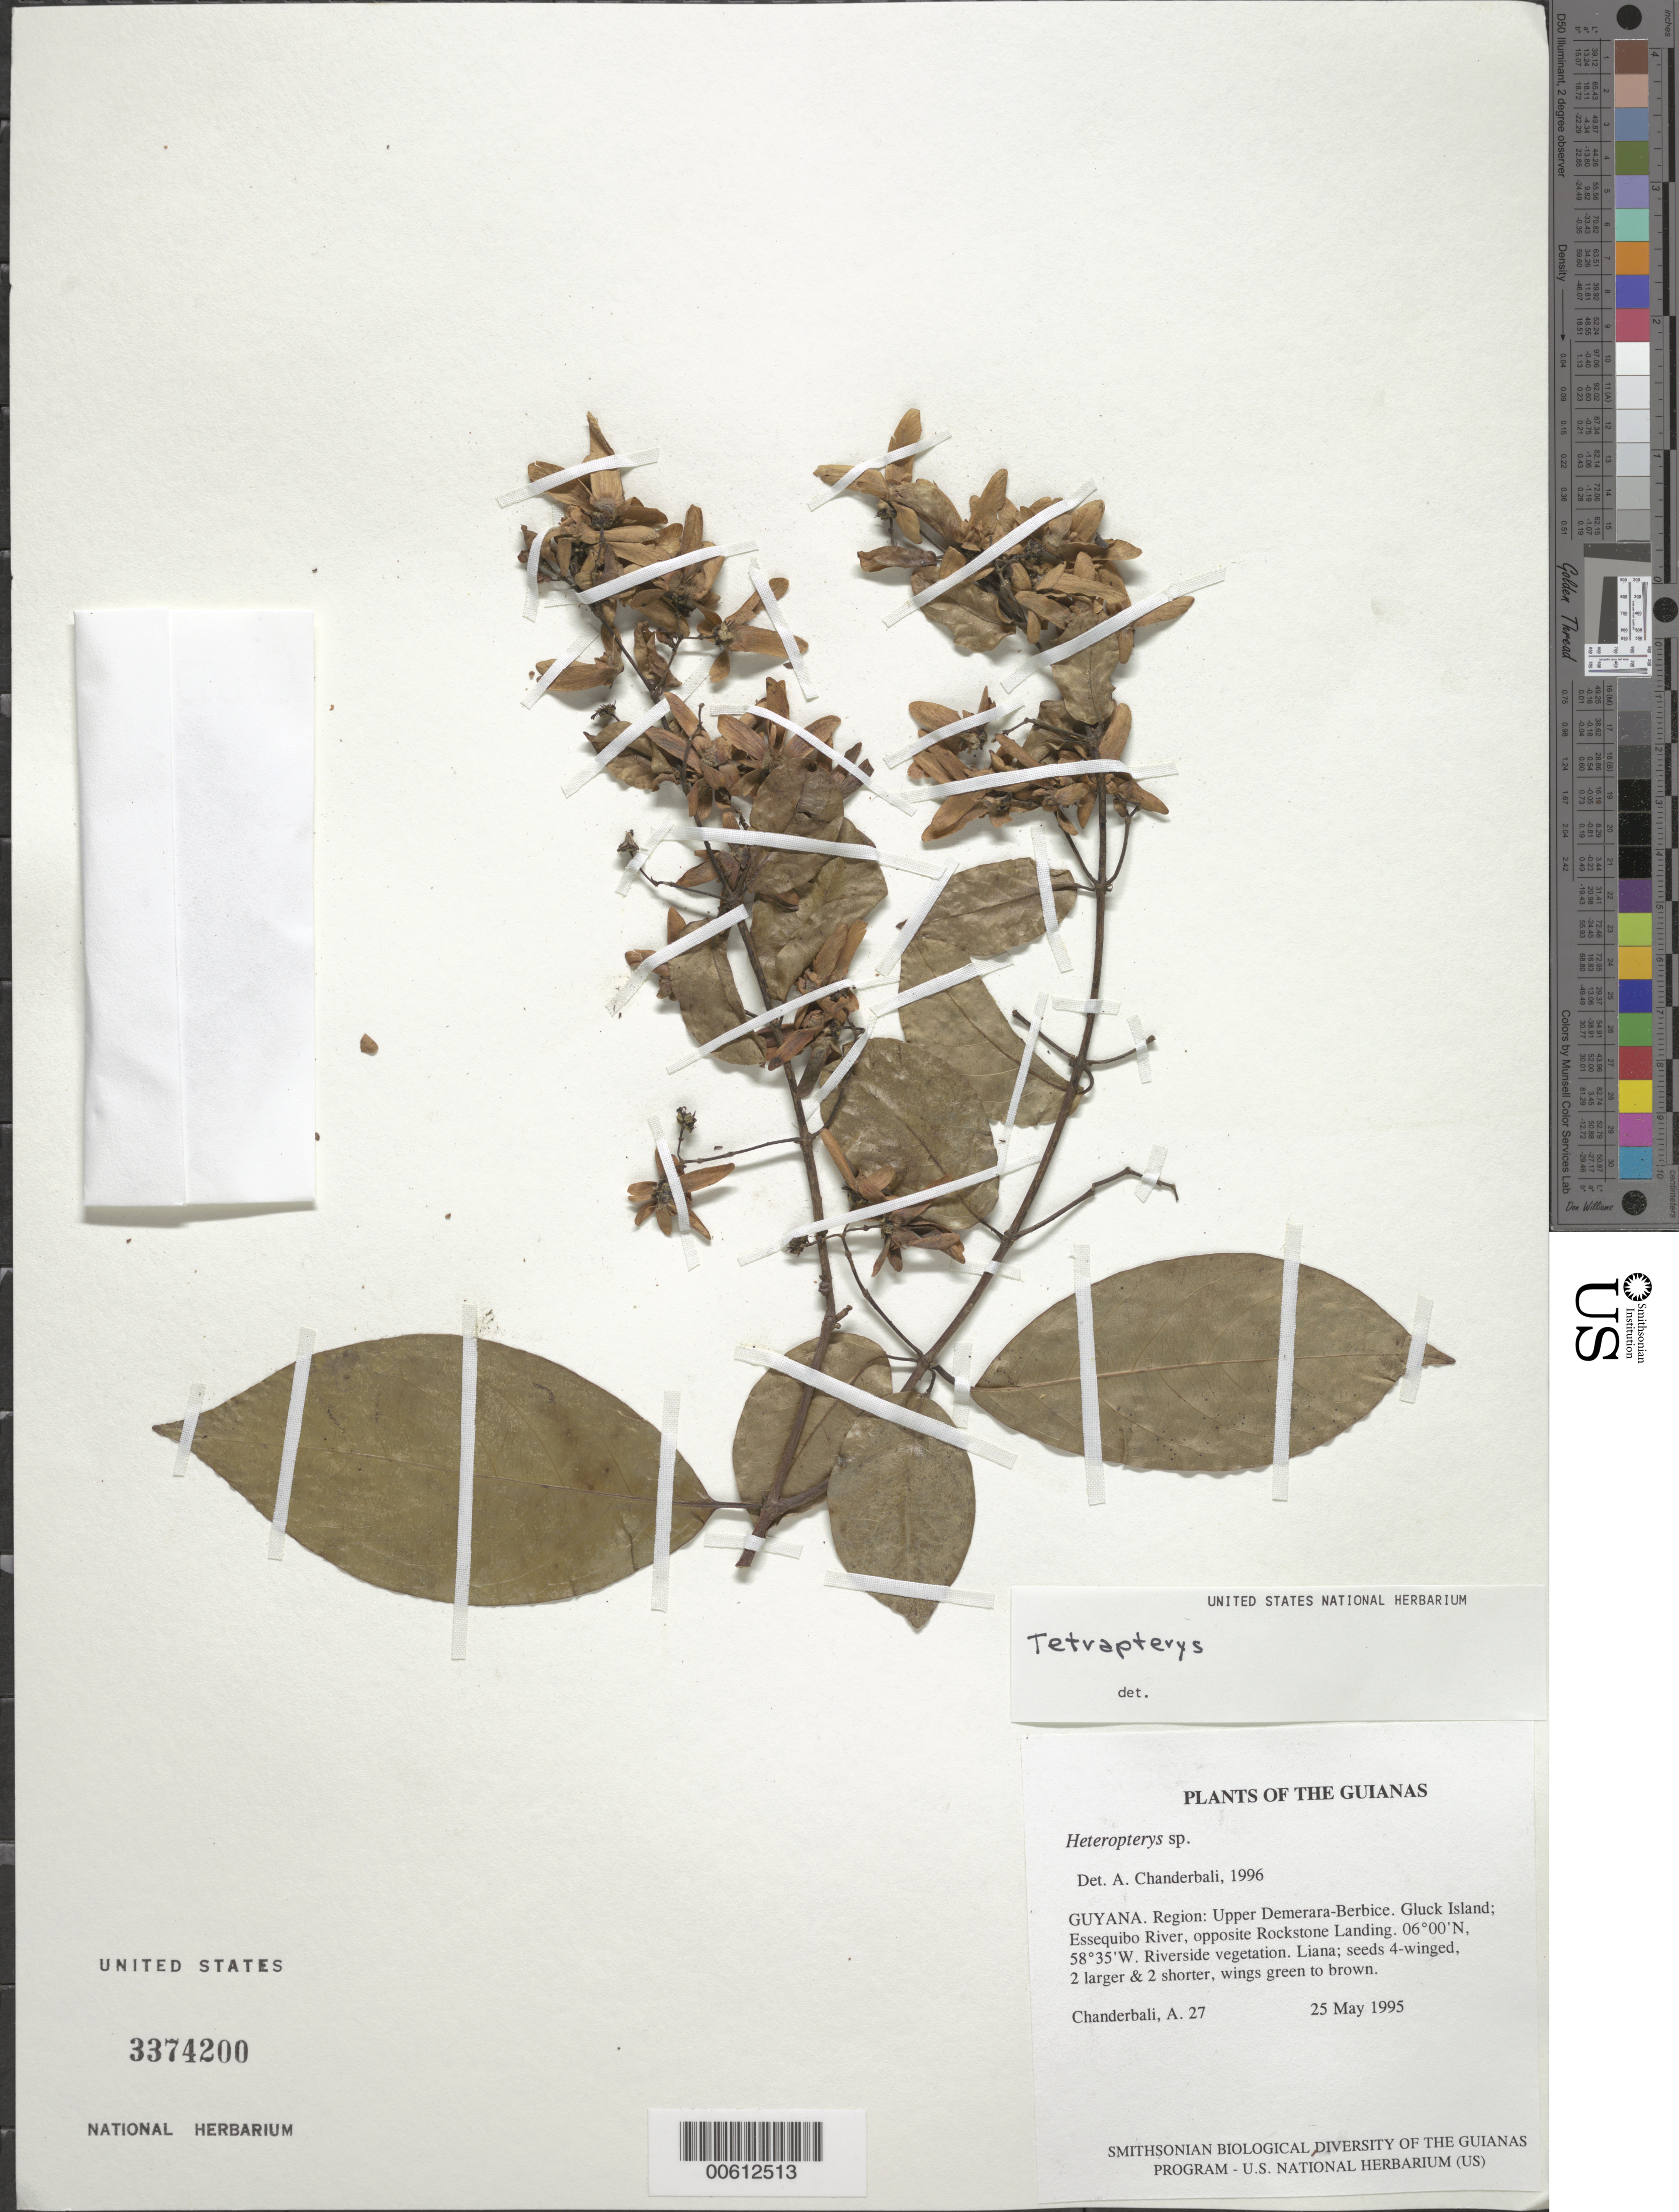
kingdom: Plantae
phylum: Tracheophyta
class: Magnoliopsida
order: Malpighiales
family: Malpighiaceae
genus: Heteropterys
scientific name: Heteropterys sp.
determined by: Chanderbali, Andre Shashi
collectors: A. S. Chanderbali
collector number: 0027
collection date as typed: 25 May 1995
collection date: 1995-05-25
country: Guyana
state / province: U. Demerara-Berbice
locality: Gluck Island; Essequibo River, opposite Rockstone Landing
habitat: Riverside vegetation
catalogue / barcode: US 3374200